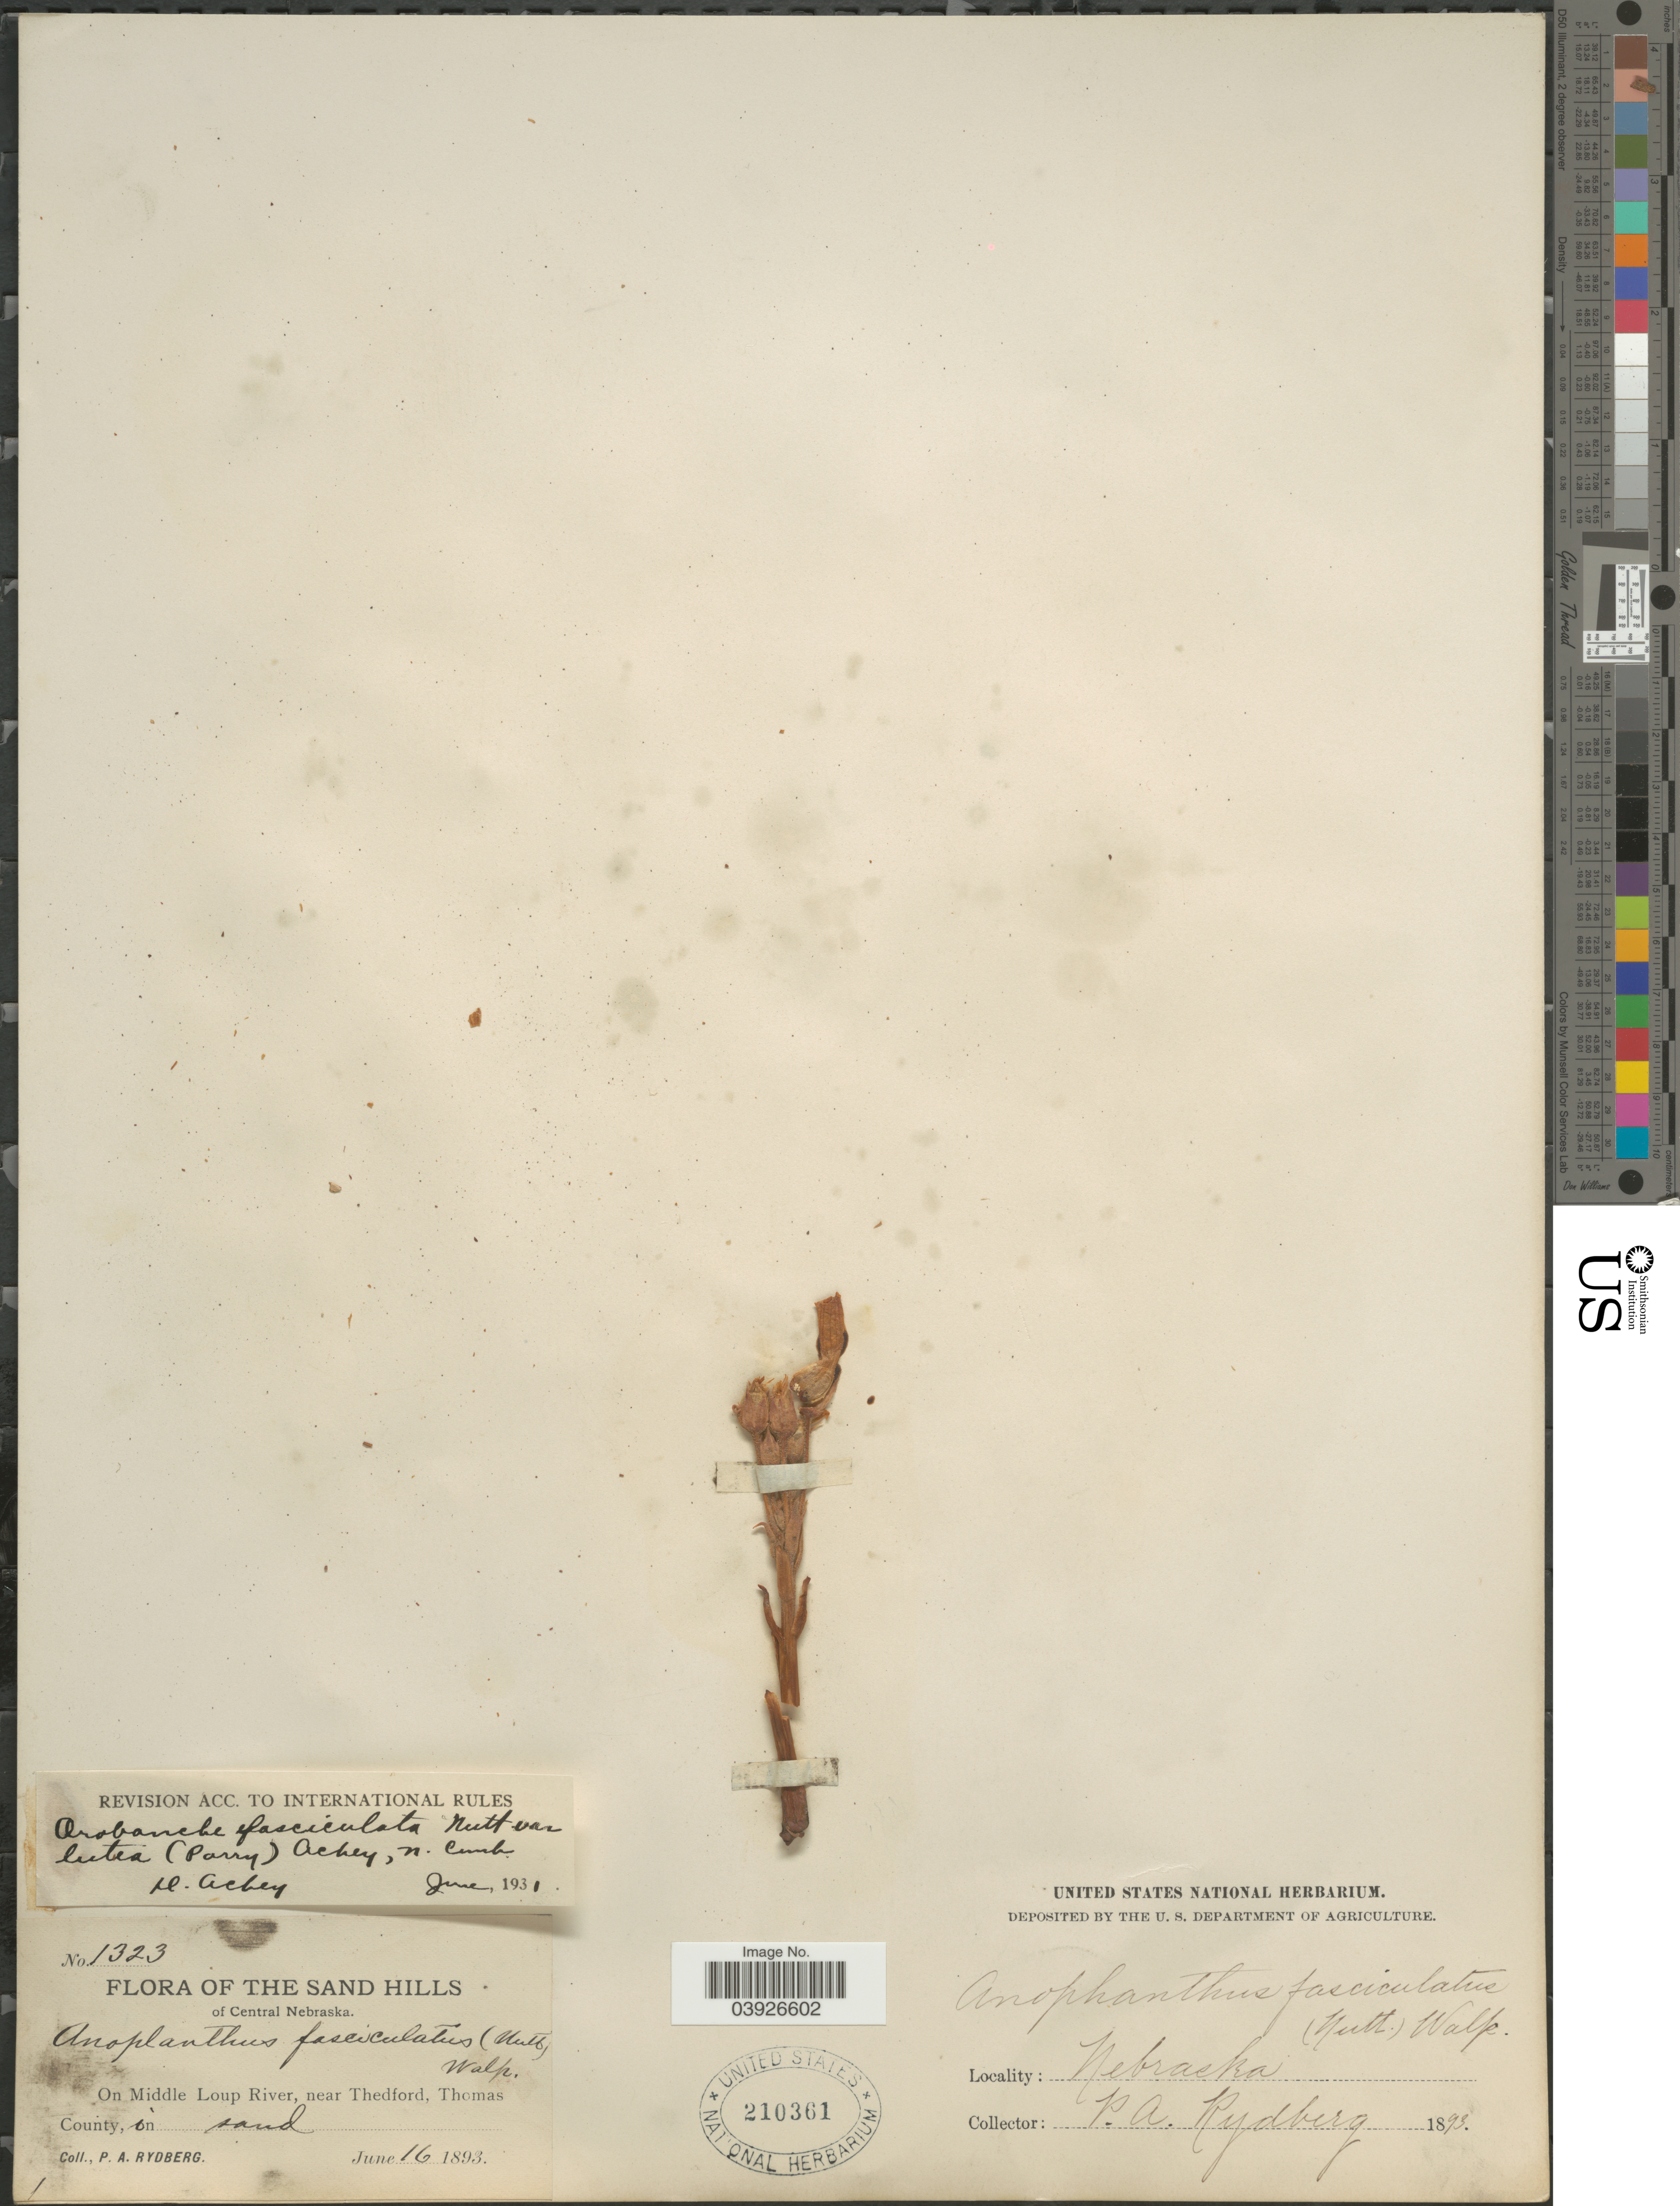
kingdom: Plantae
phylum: Tracheophyta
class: Magnoliopsida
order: Lamiales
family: Orobanchaceae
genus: Aphyllon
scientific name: Aphyllon fasciculatum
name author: (Nutt.) Torr. & A. Gray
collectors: P. A. Rydberg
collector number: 1323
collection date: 1893-06-16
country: United States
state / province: Nebraska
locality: The Sand Hills of Central Nebraska. On Middle Loup River, near Thedford, Thomas County.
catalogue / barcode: US 210361